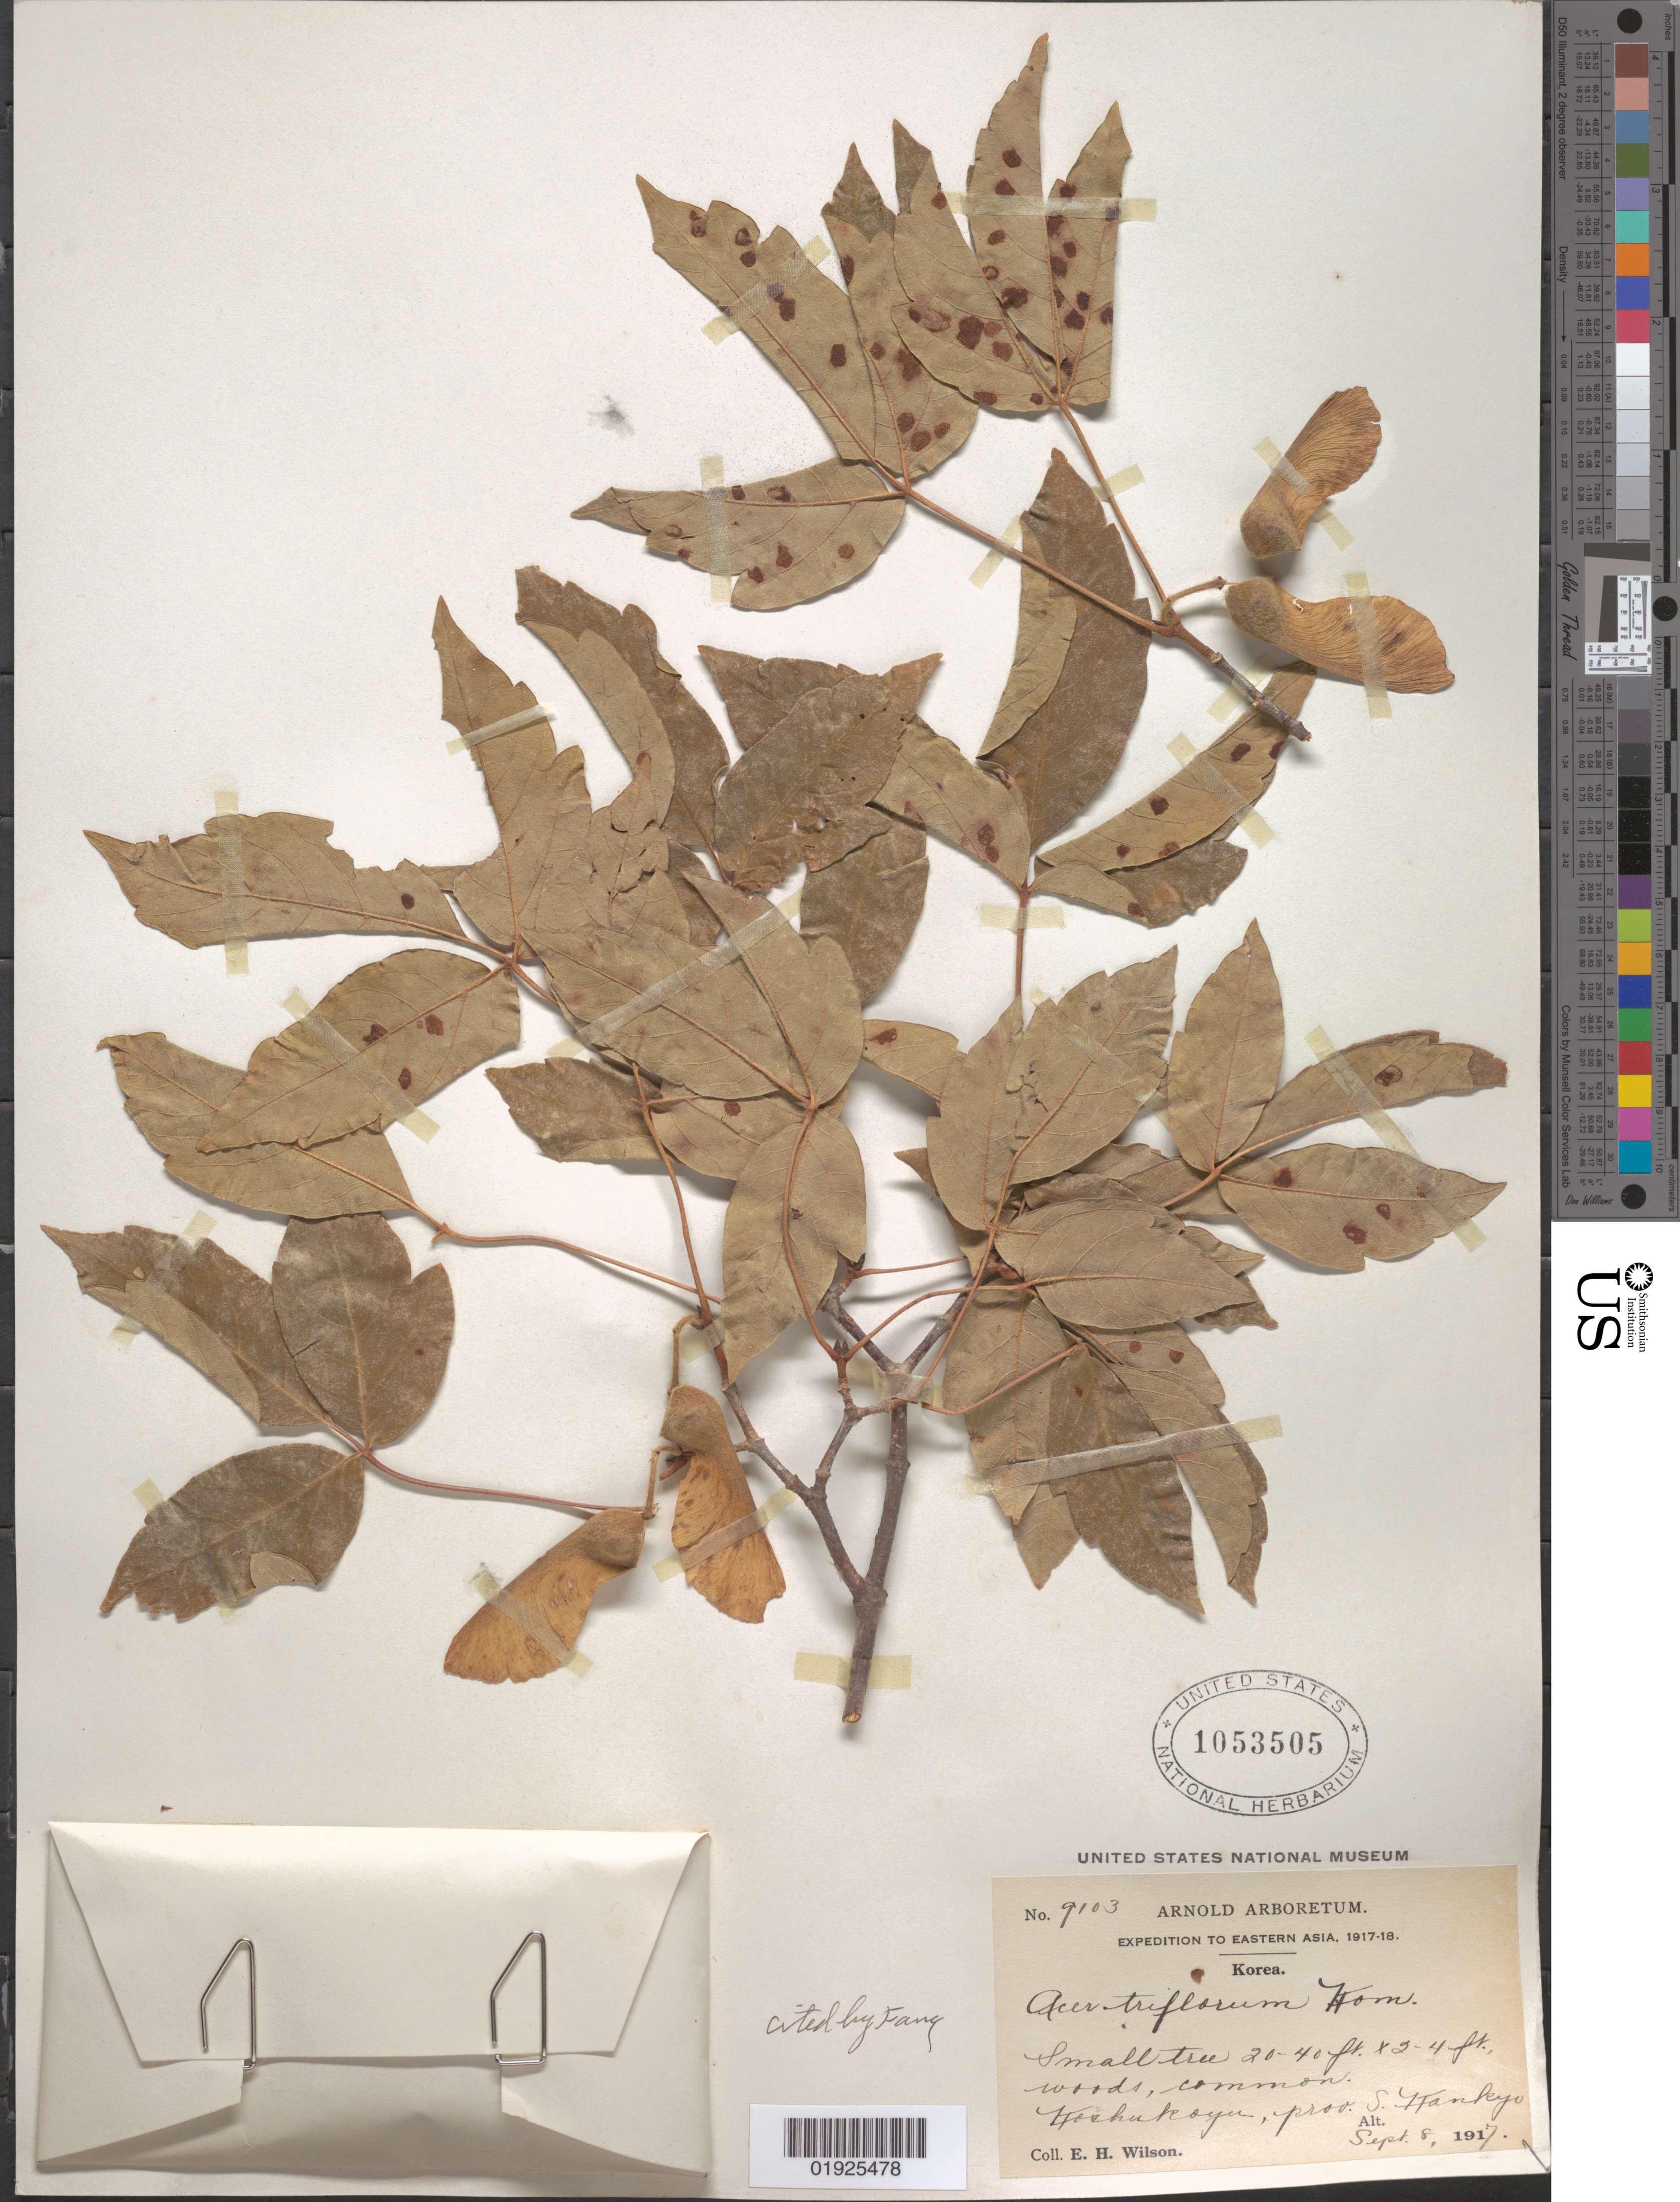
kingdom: Plantae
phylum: Tracheophyta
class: Magnoliopsida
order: Sapindales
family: Sapindaceae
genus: Acer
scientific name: Acer triflorum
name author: Kom.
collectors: E. H. Wilson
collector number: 9103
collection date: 1917-09-08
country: North Korea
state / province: South Hamgyong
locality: Prov. S. Kanyo [Hamhung], Koshukoyu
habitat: Woods, common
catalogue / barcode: US 1053505